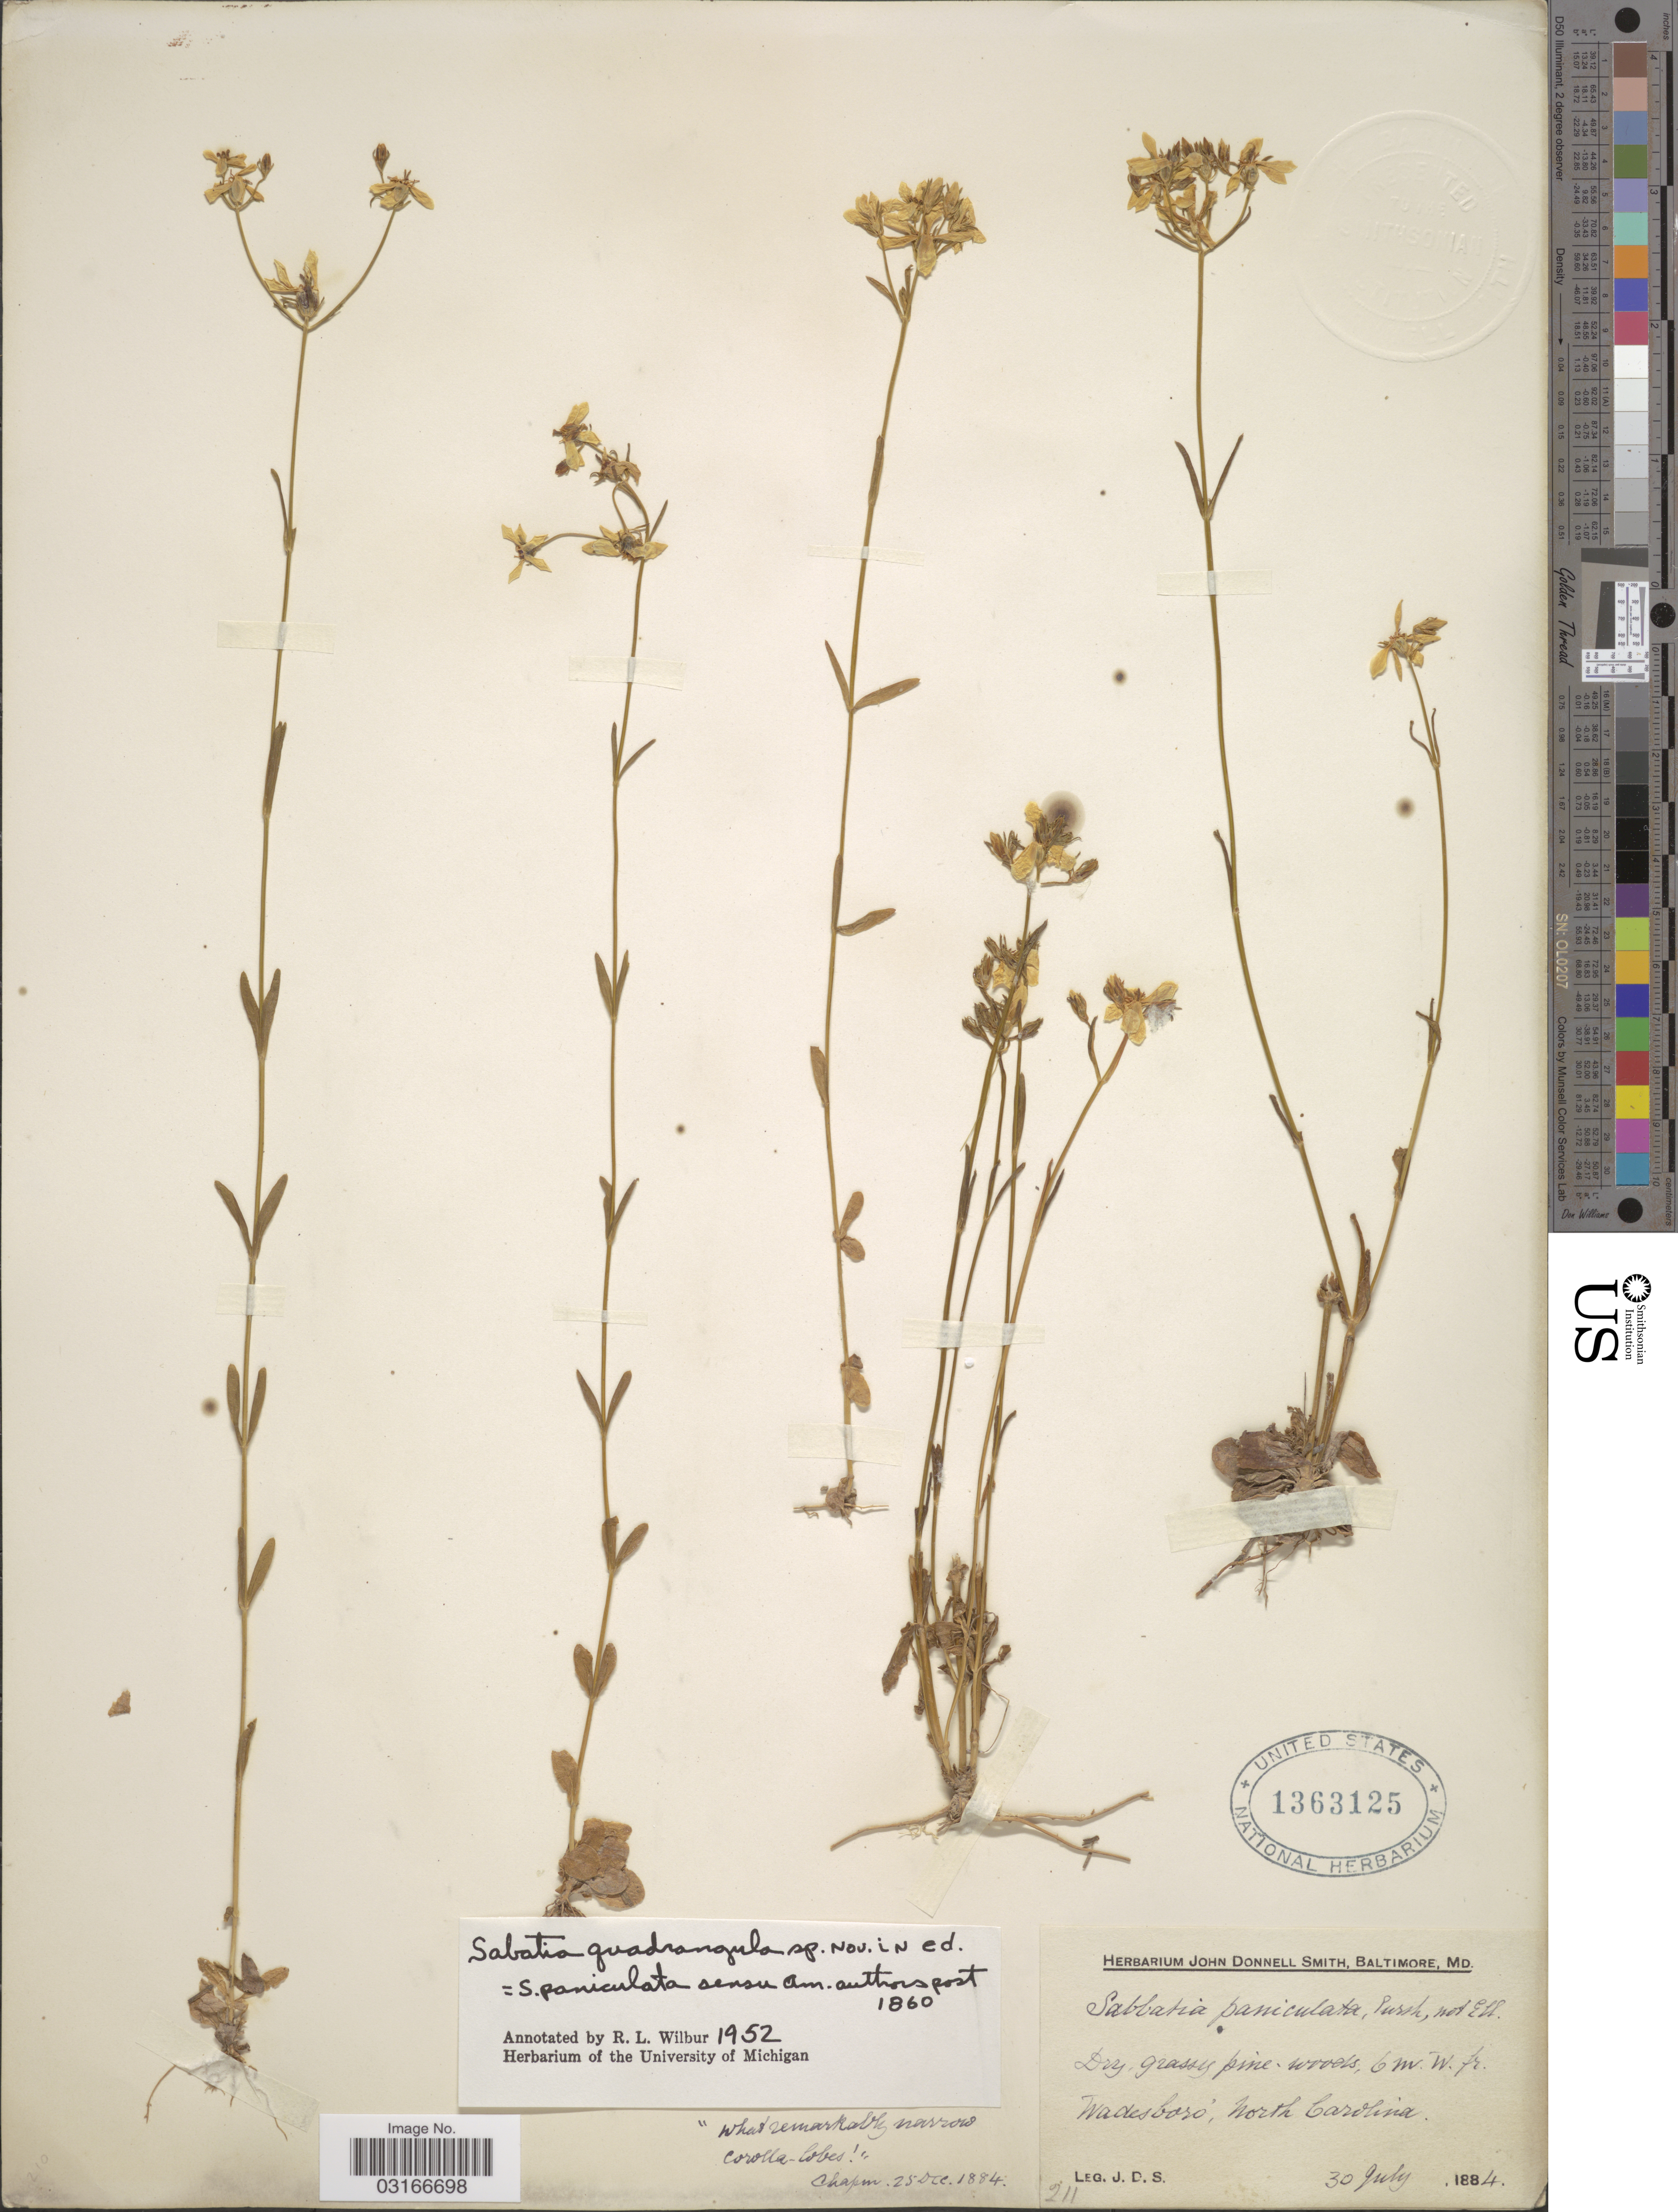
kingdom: Plantae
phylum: Tracheophyta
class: Magnoliopsida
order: Gentianales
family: Gentianaceae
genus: Sabatia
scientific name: Sabatia quadrangula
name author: Wilbur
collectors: J. Donnell Smith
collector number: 211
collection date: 1884-07-30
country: United States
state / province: North Carolina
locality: Wadesboro.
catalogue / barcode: US 1363125